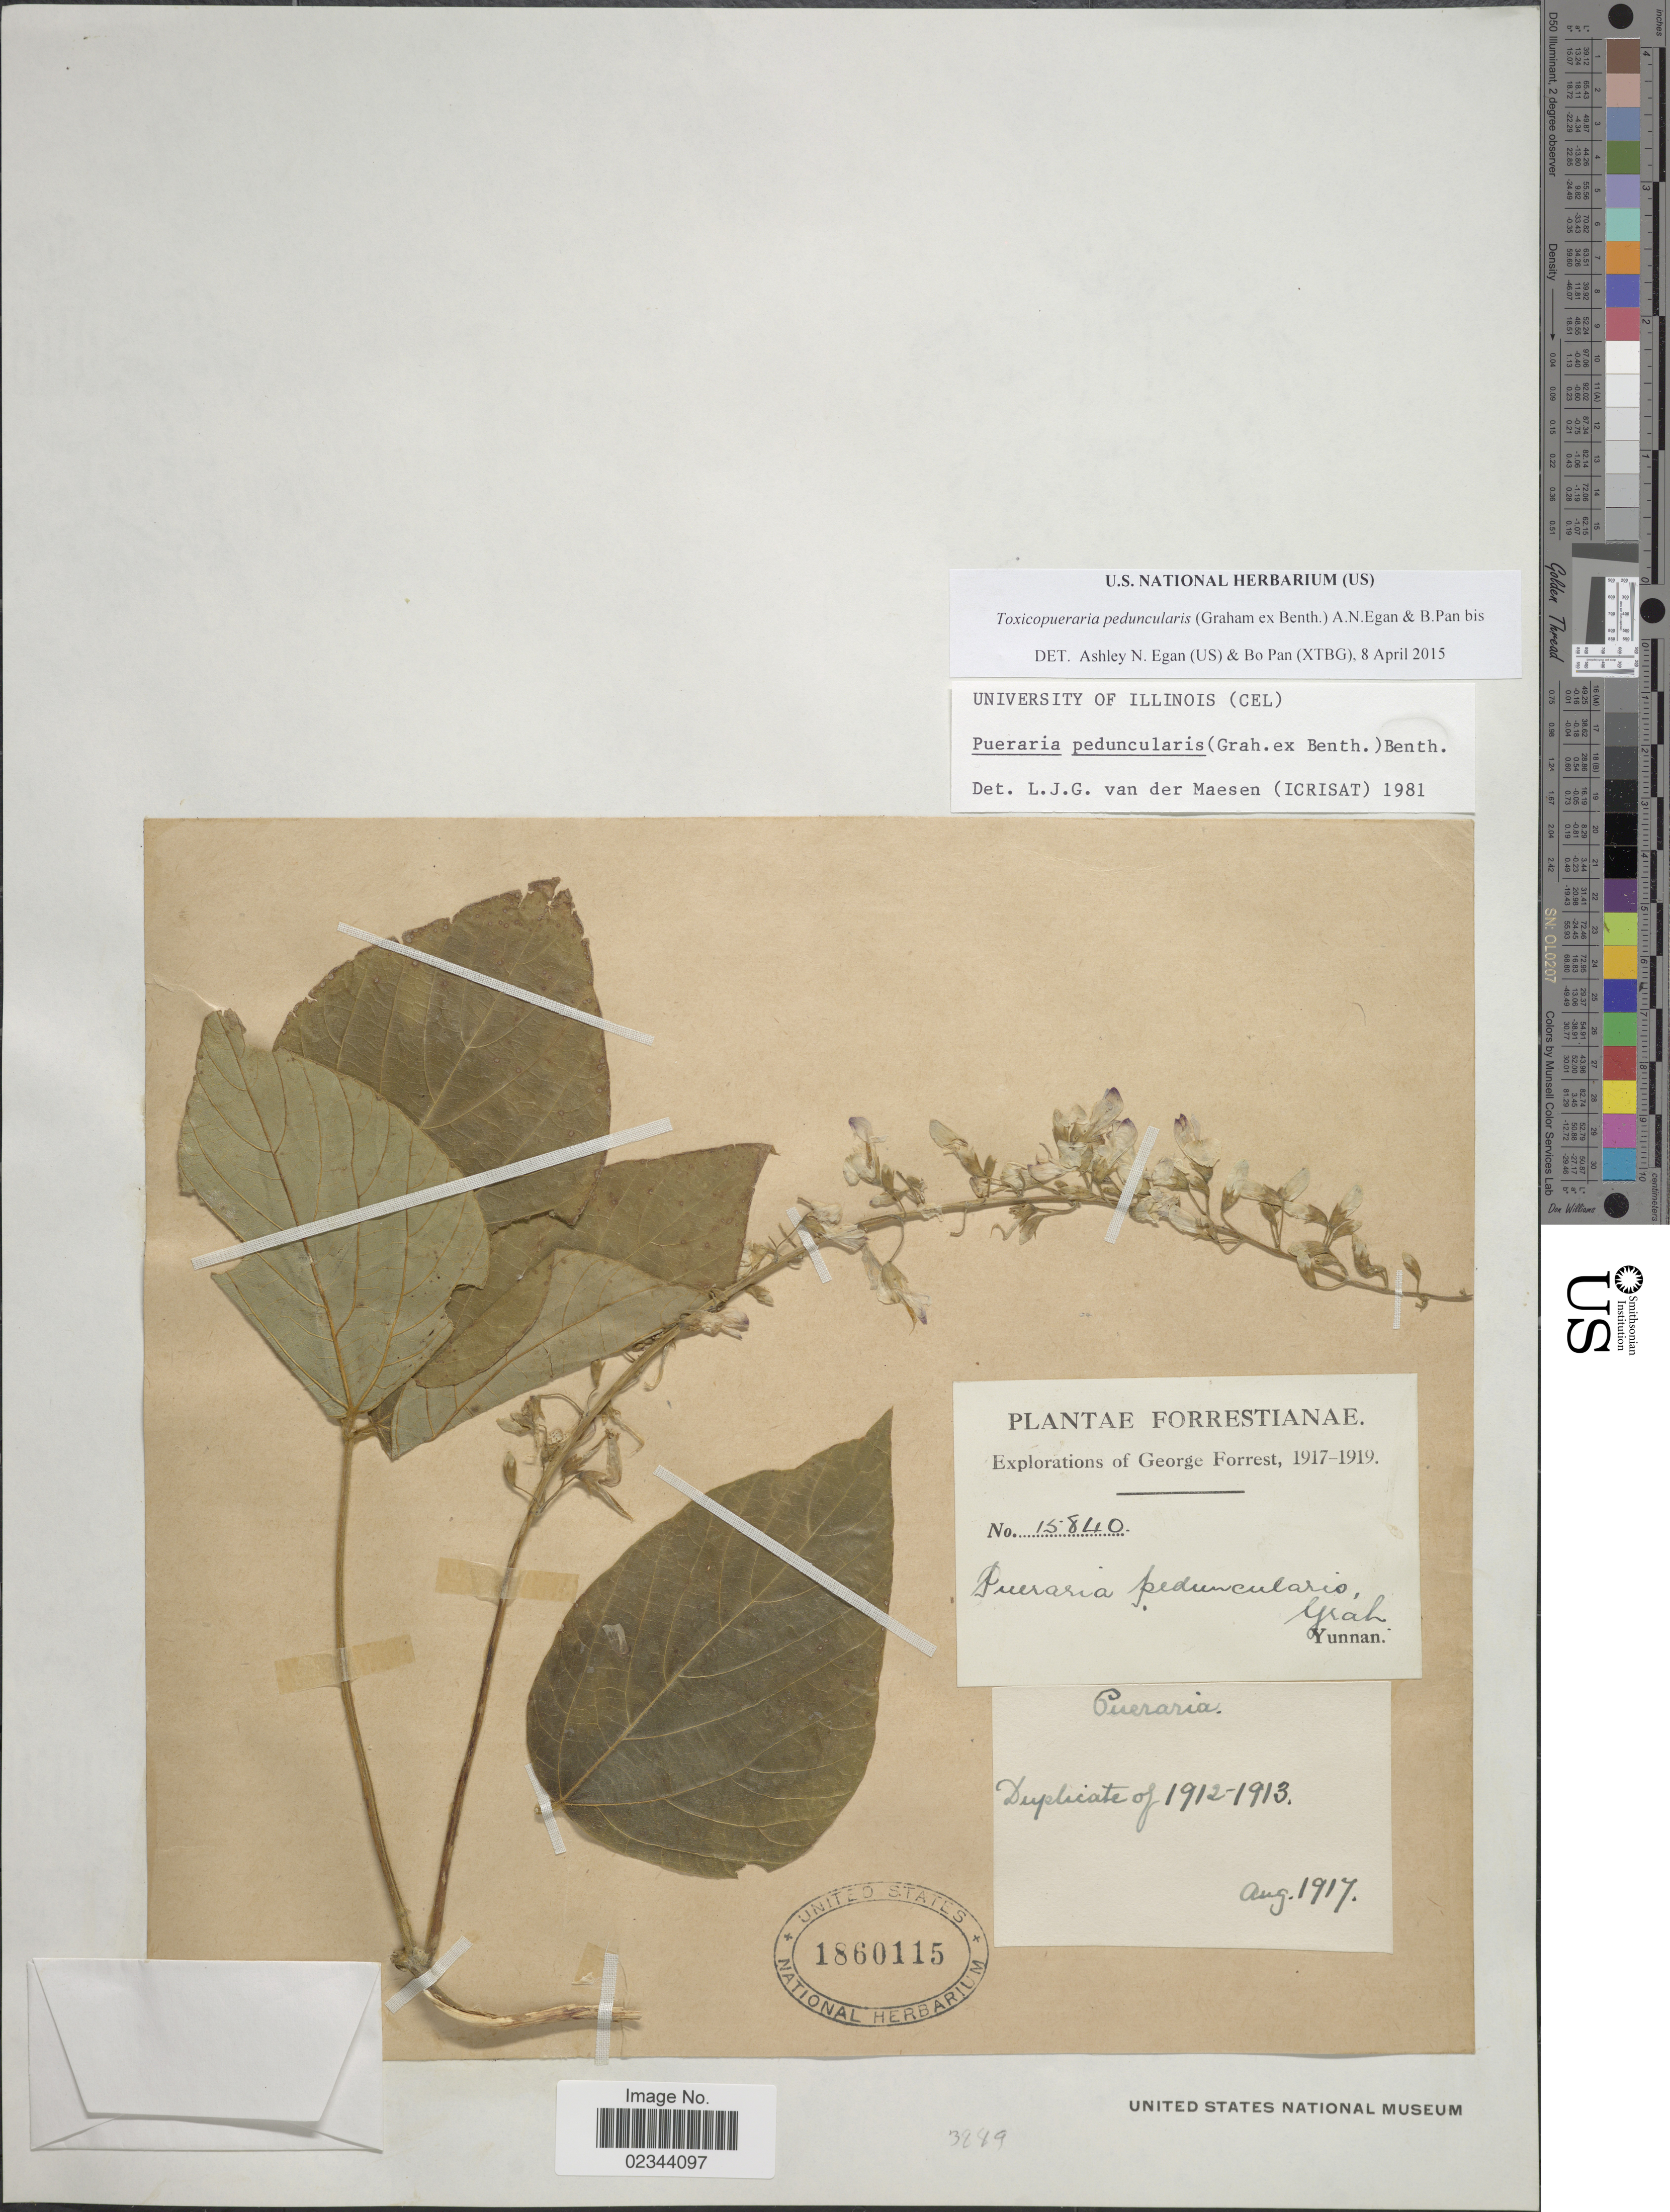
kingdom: Plantae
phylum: Tracheophyta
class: Magnoliopsida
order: Fabales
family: Fabaceae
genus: Toxicopueraria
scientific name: Toxicopueraria peduncularis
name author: (Benth.) A.N. Egan & B. Pan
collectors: G. Forrest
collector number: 15840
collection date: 1917-08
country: China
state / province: Yunnan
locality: Grah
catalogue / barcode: US 1860115